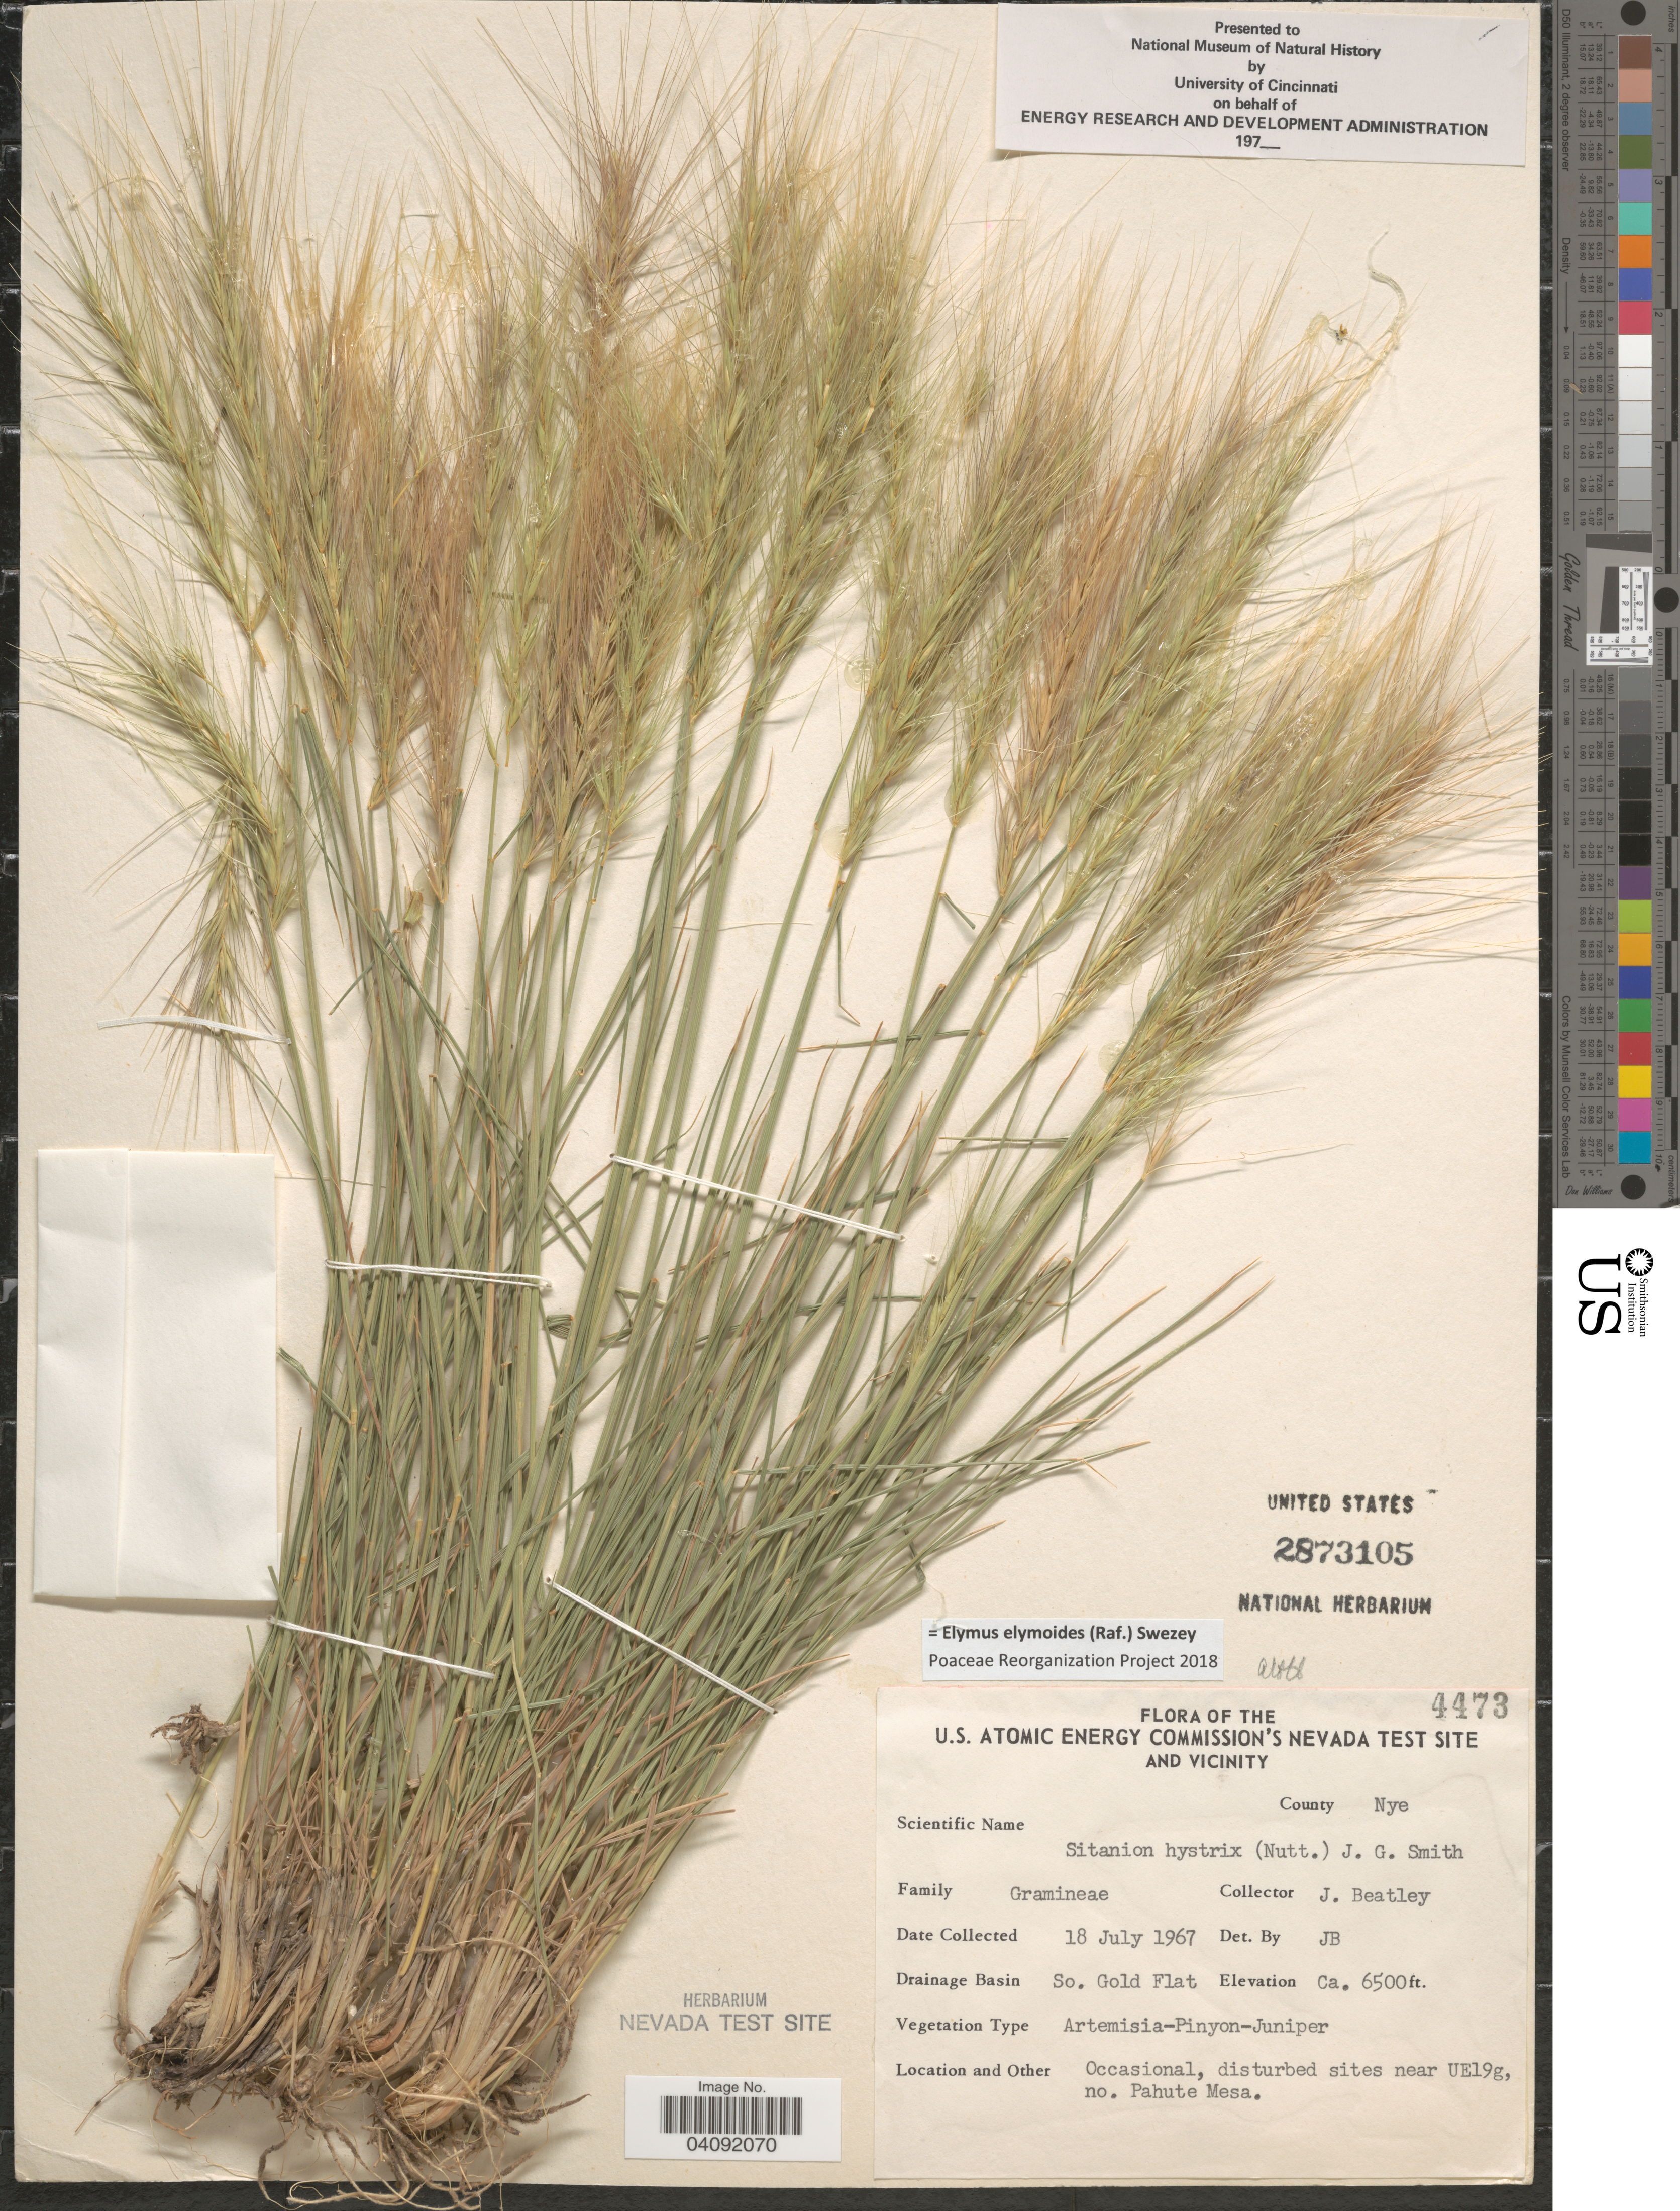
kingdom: Plantae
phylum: Tracheophyta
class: Liliopsida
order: Poales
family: Poaceae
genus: Elymus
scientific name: Elymus elymoides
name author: (Raf.) Swezey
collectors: J. C. Beatley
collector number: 4473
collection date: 1967-07-18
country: United States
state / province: Nevada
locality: The U.S. Atomic Energy Commission's Nevada Test Site and Vicinity. County Nye. Drainage Basin So. Gold Flat. Occasional, disturbed sites near UE19g, no. Pahute Mesa.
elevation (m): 1981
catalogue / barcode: US 2873105